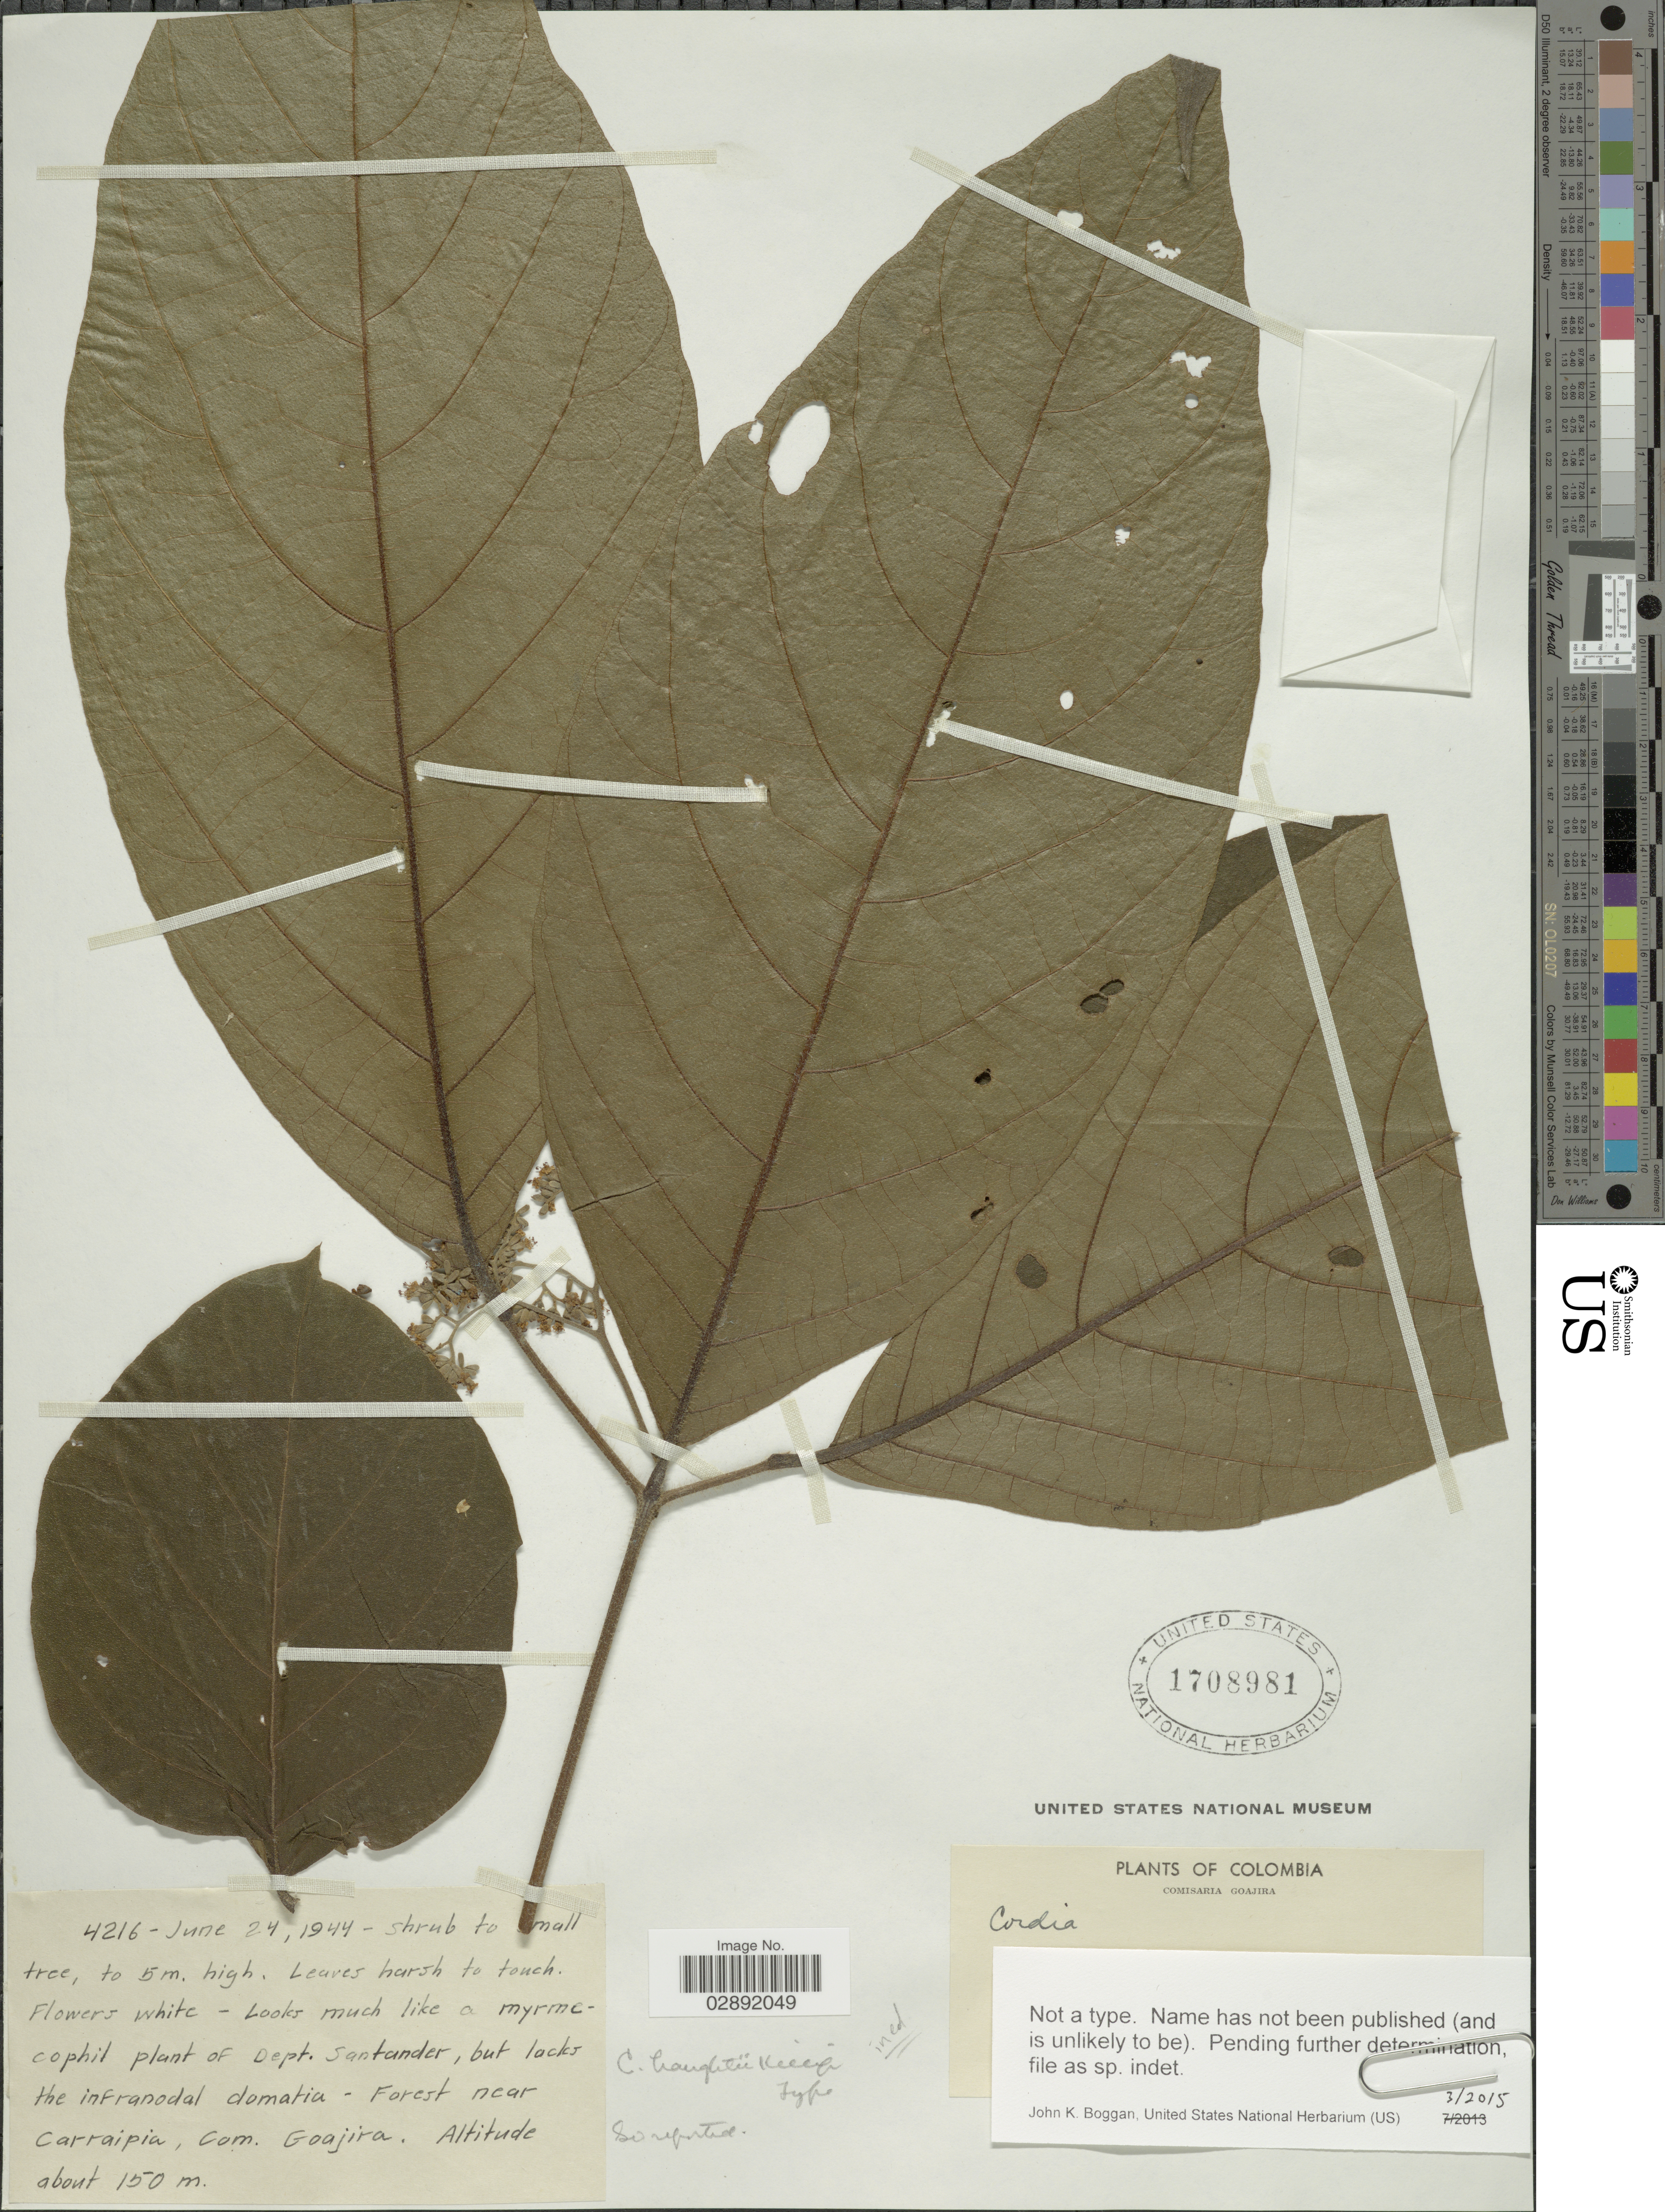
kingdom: Plantae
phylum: Tracheophyta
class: Magnoliopsida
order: Boraginales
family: Cordiaceae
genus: Cordia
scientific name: Cordia sp.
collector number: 4216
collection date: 1944-06-24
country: Colombia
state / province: Santander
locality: Dept. Santander, but lacks the infranodal domatia - Forest near Carraipia, Comisaria Goajira.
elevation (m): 150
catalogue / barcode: US 1708981